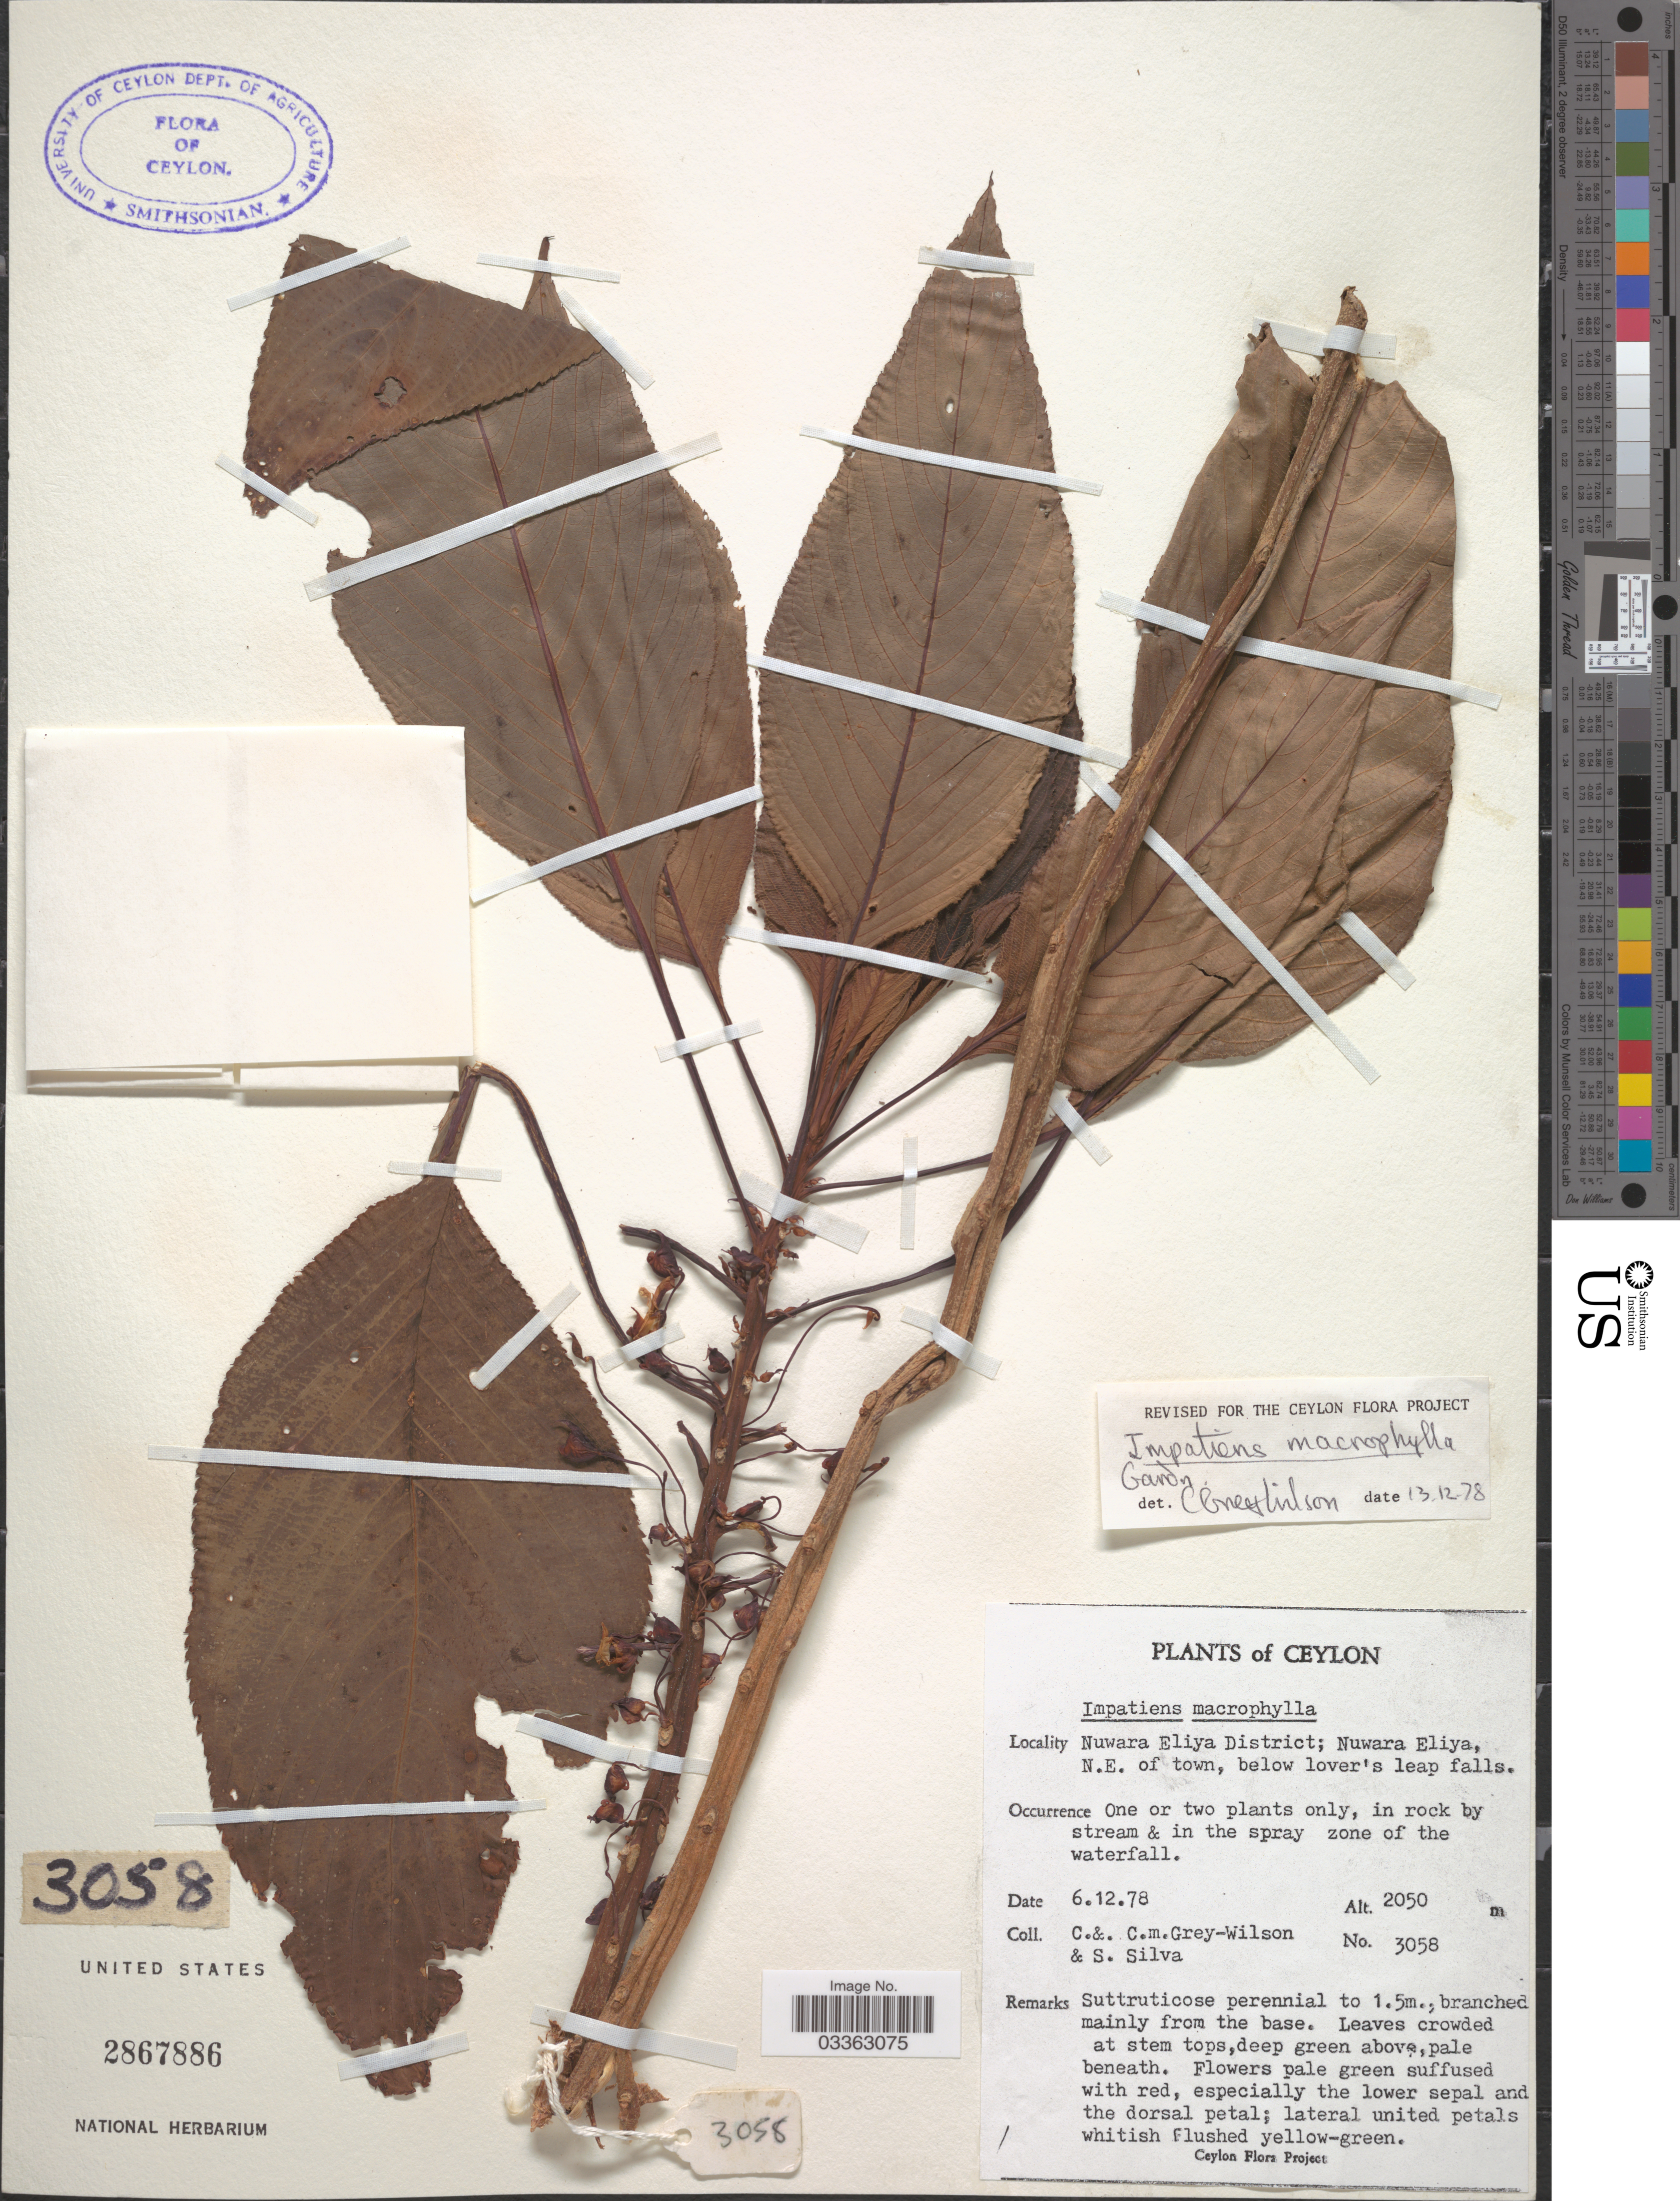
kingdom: Plantae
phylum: Tracheophyta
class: Magnoliopsida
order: Ericales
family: Balsaminaceae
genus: Impatiens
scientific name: Impatiens macrophylla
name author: Gardner ex Hook.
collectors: C. Grey-Wilson, C. Grey-Wilson & S. Silva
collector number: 3058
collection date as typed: Transcribed d/m/y: 6/12/78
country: Sri Lanka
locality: Ceylon, Nuwara Eliya District; Nuwara Eliya, N.E. of town, below lover's leap falls.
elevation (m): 2050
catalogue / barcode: US 2867886